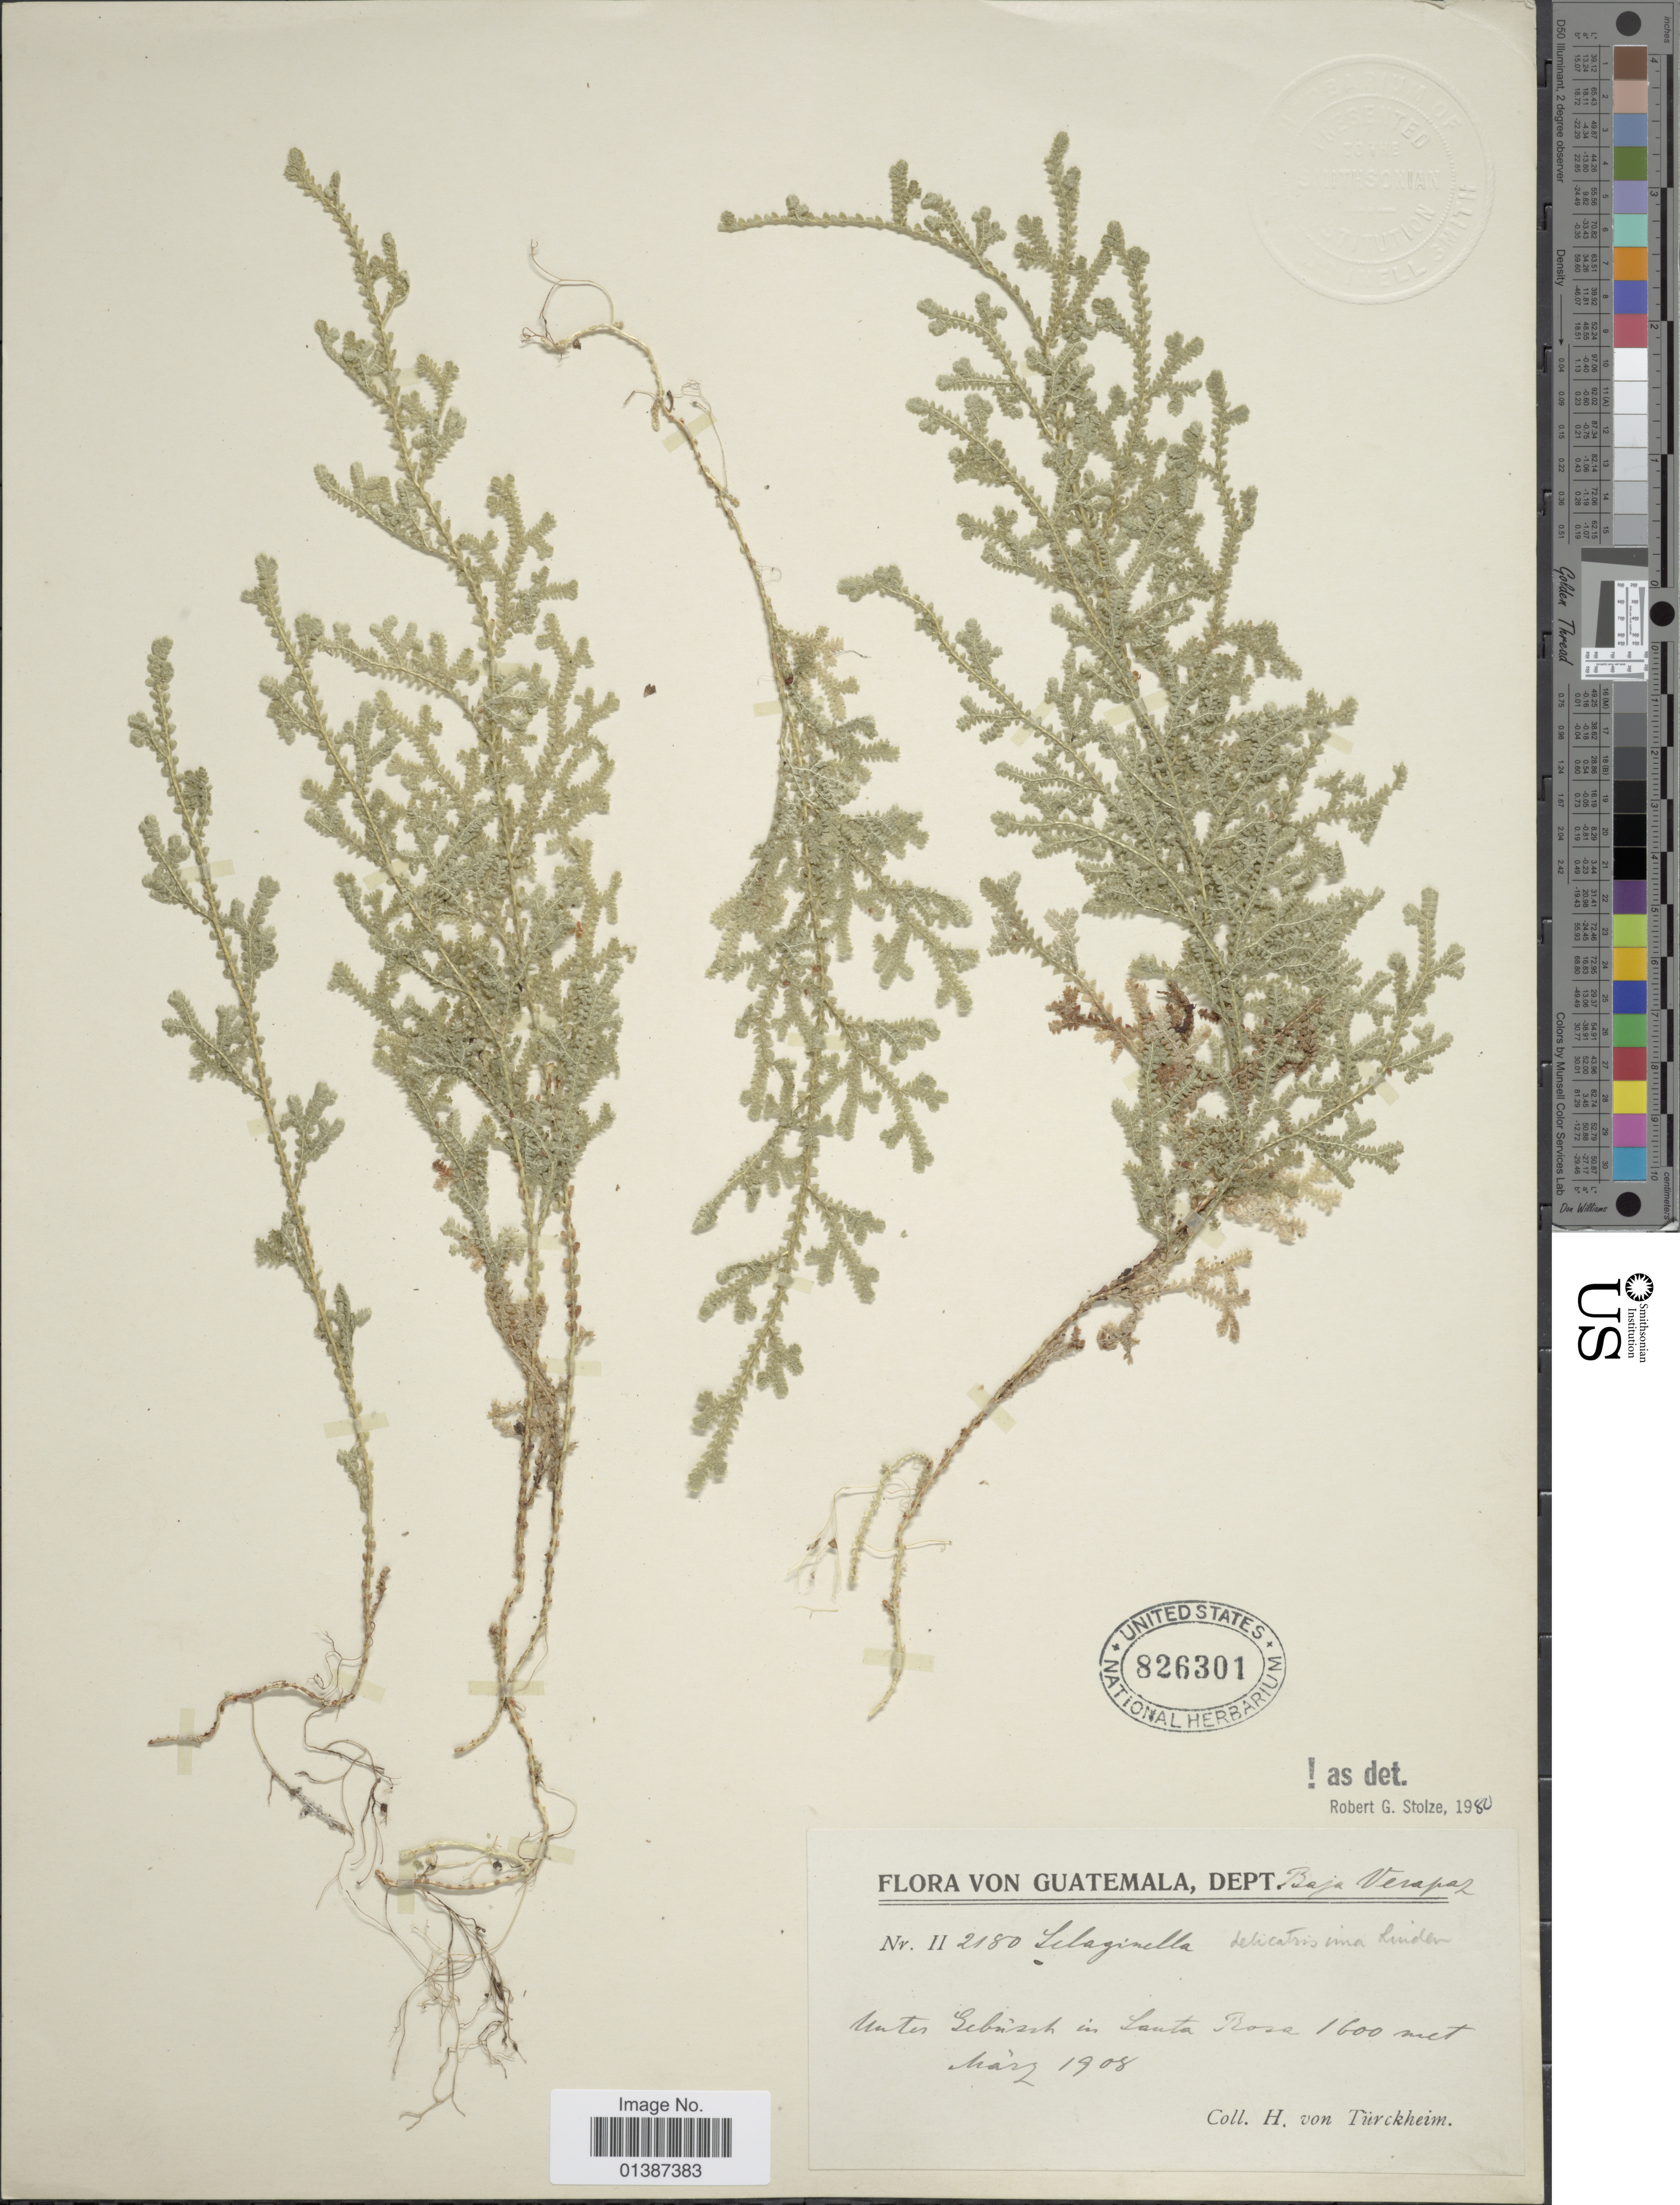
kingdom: Plantae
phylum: Tracheophyta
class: Lycopodiopsida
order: Selaginellales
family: Selaginellaceae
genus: Selaginella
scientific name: Selaginella delicatissima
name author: Linden ex A. Braun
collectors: H. von Türckheim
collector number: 2180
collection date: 1908-03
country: Guatemala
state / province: Baja Verapaz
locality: Unter gebüsch in Santa Rosa [under bush in Santa Rosa]. Dept. Baja Verapaz,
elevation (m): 1600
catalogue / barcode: US 826301